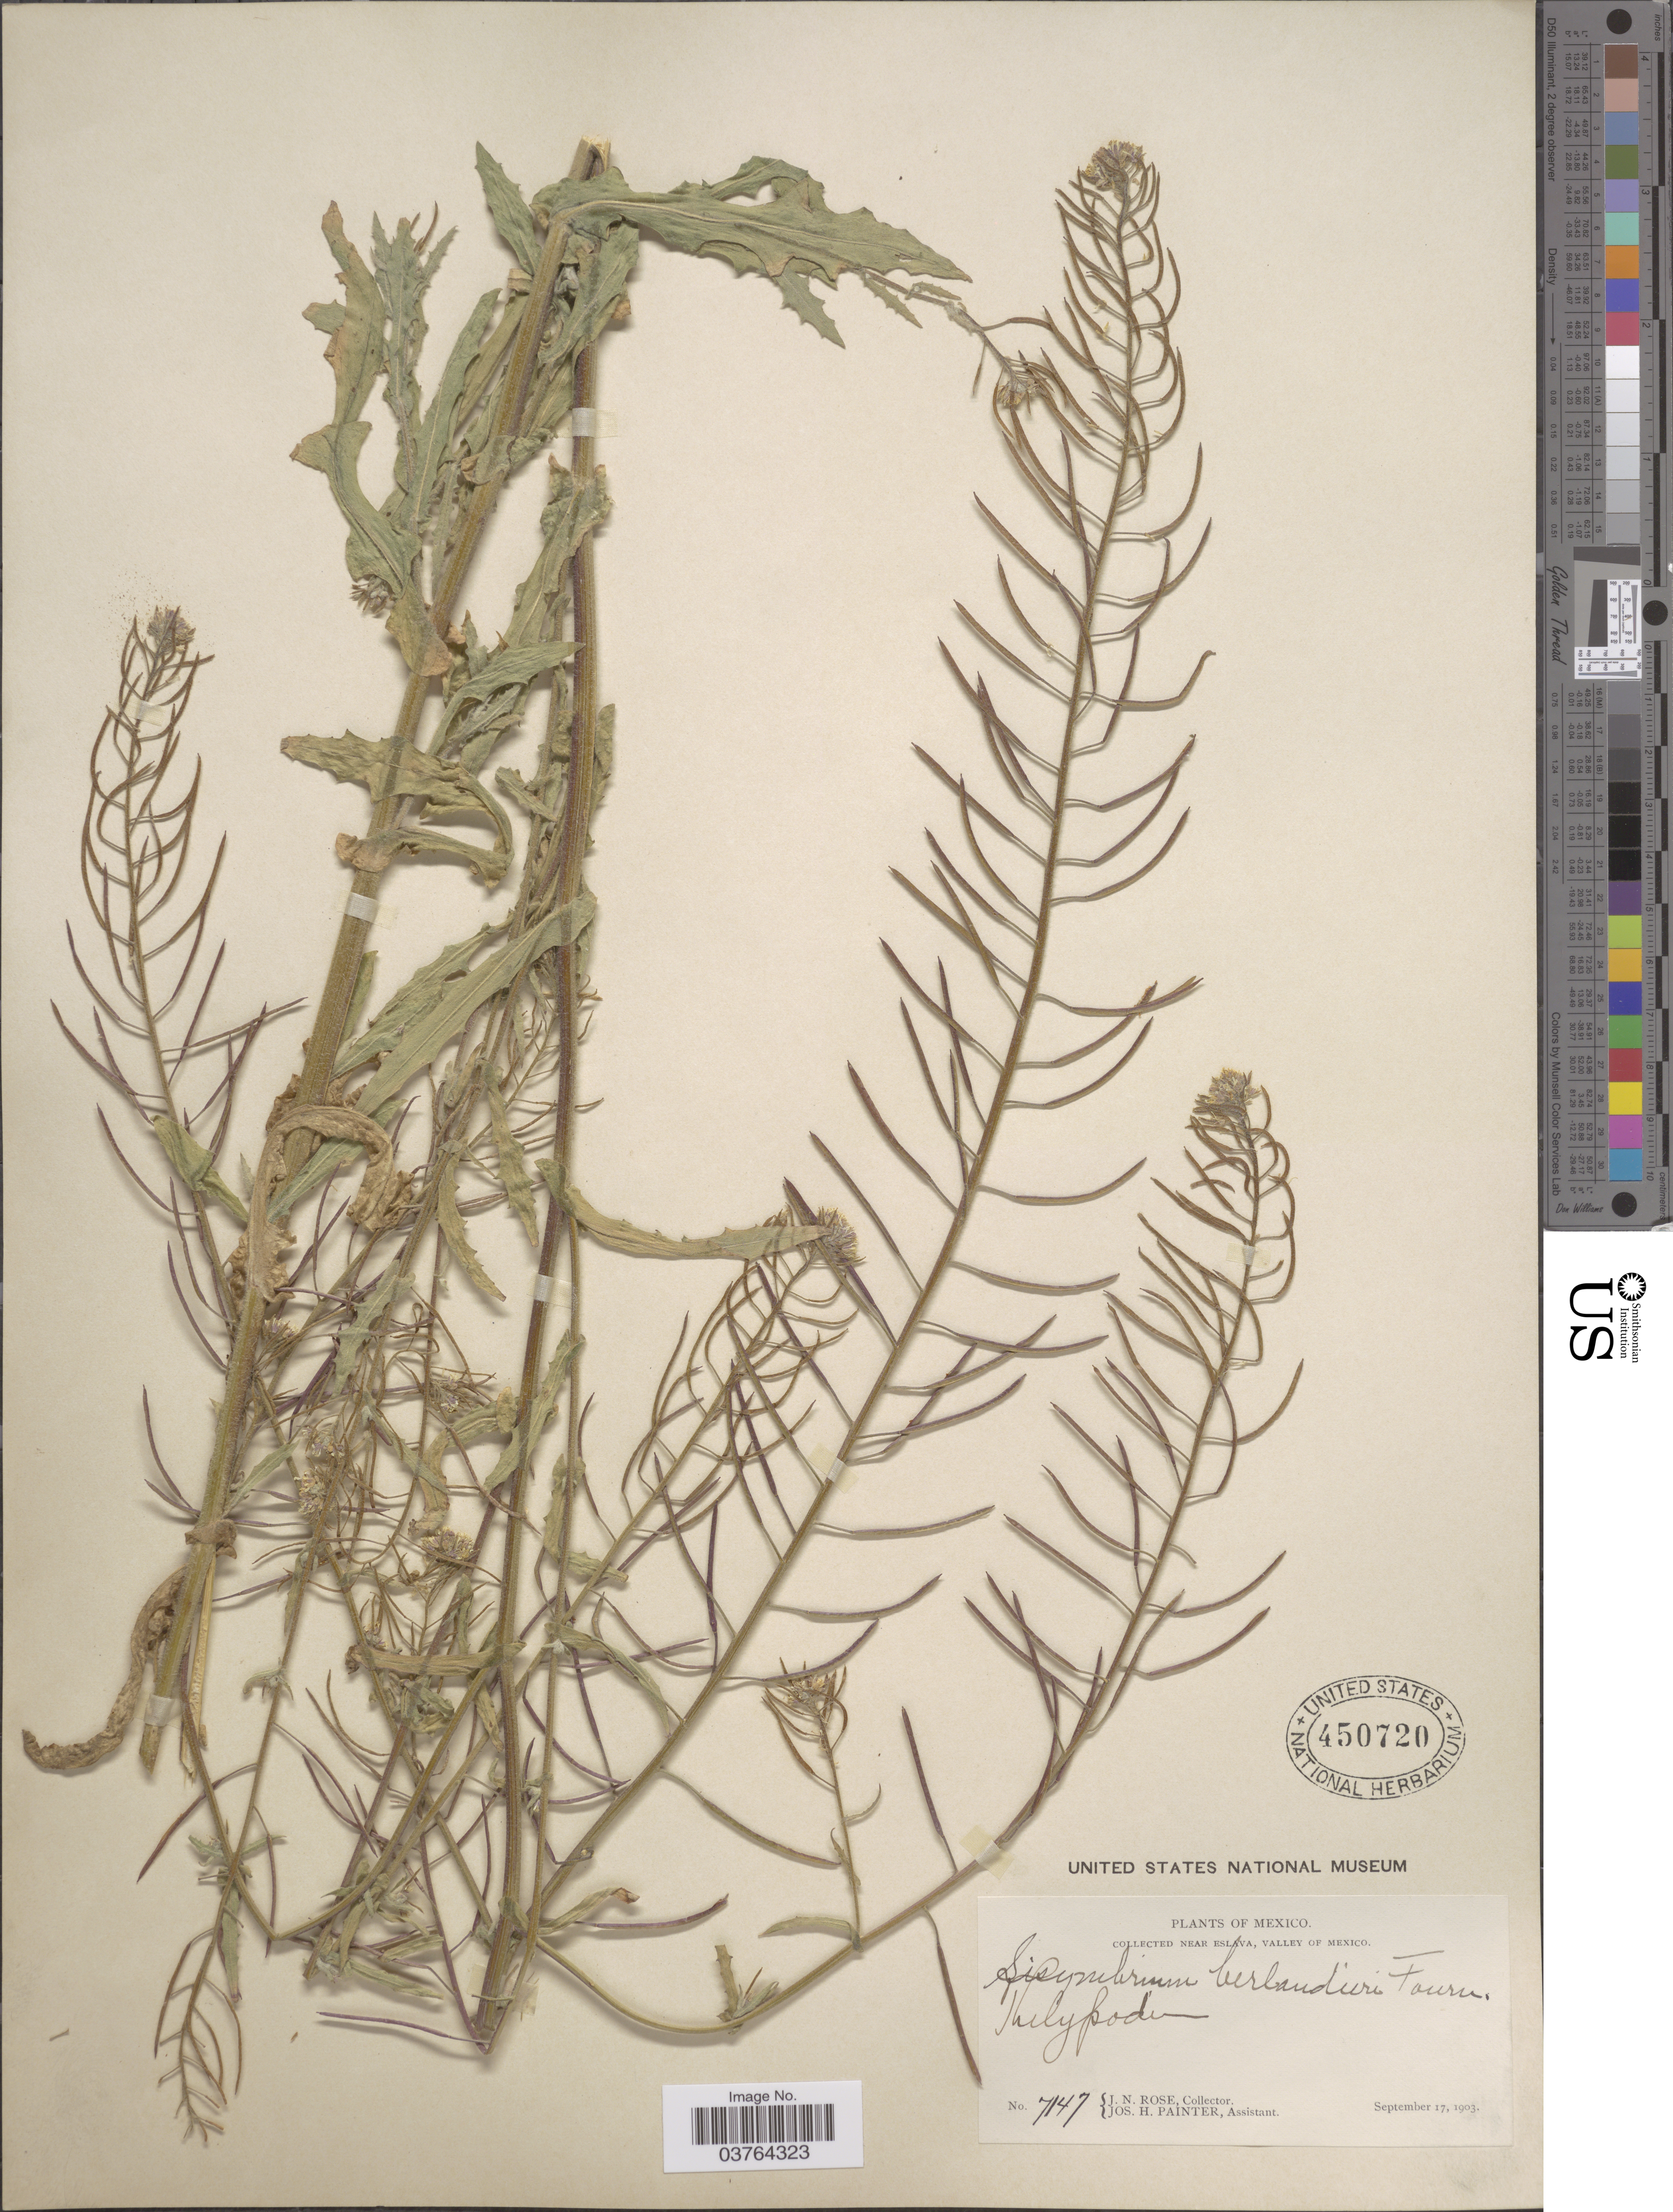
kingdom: Plantae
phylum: Tracheophyta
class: Magnoliopsida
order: Brassicales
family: Brassicaceae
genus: Halimolobos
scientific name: Halimolobos berlandieri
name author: O.E. Schulz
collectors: J. N. Rose & J. H. Painter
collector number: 7147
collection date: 1903-09-17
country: Mexico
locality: Near Eslava, Valley of Mexico.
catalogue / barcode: US 450720